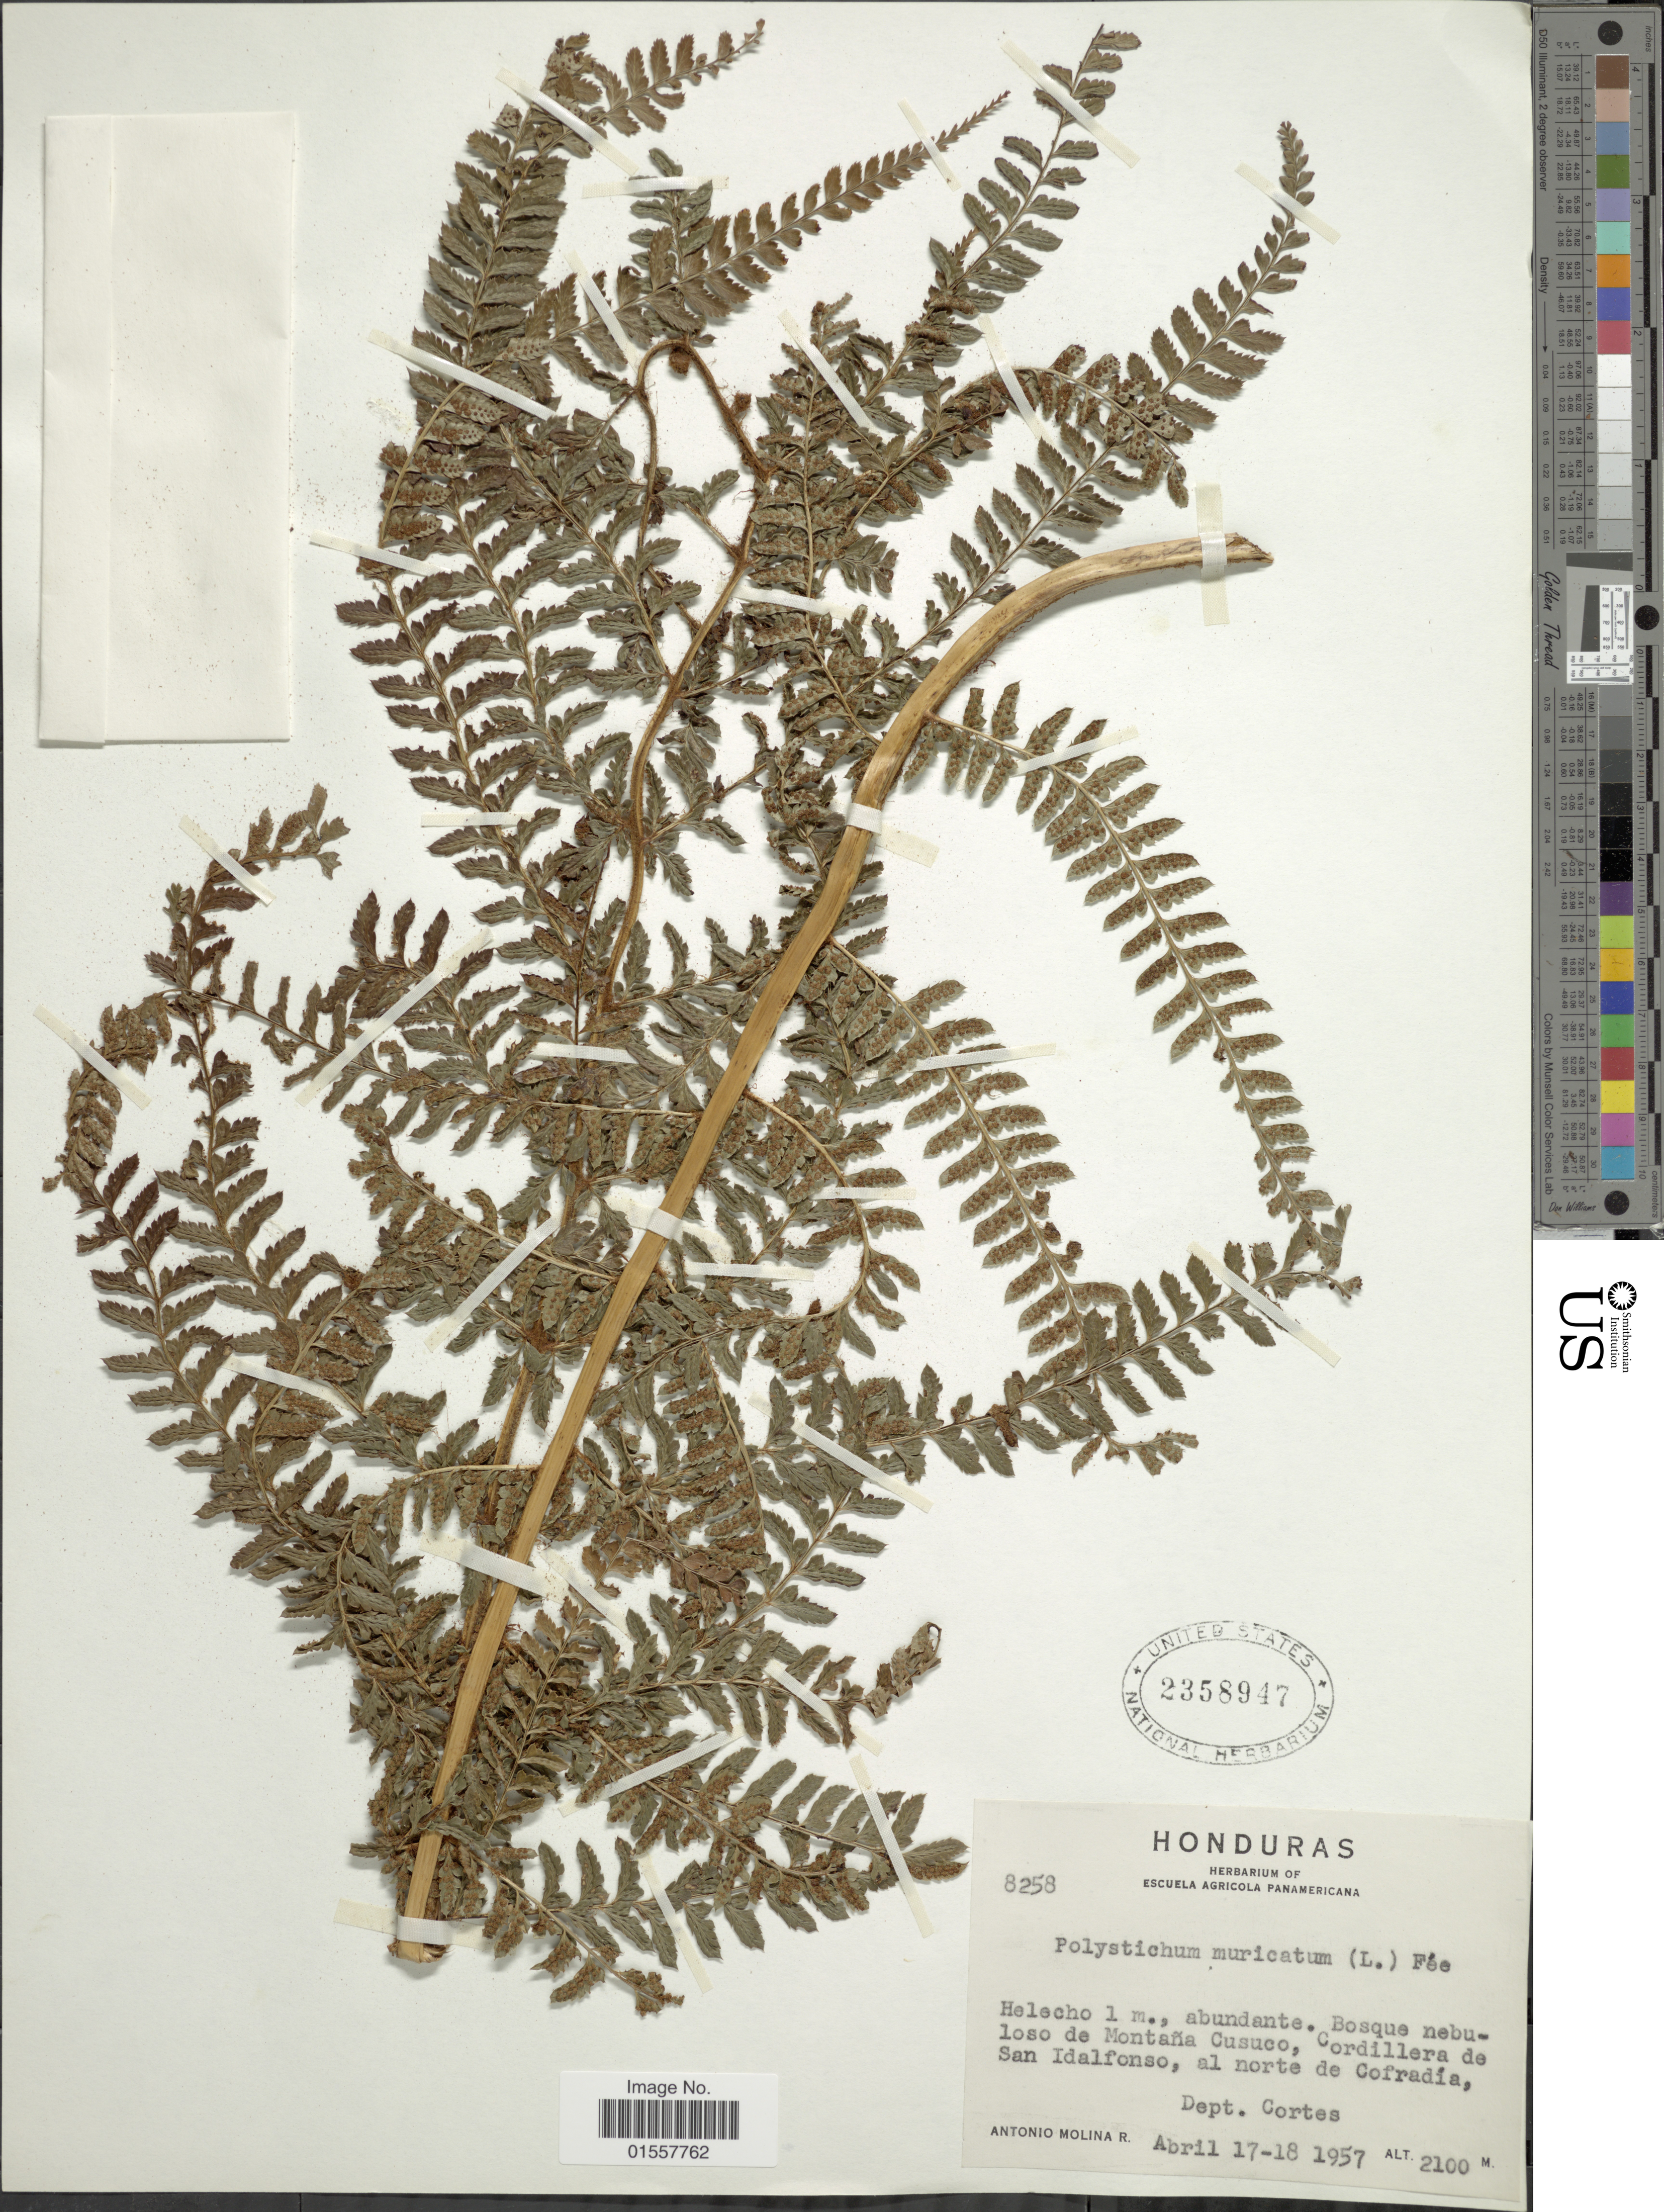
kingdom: Plantae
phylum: Tracheophyta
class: Polypodiopsida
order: Polypodiales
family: Dryopteridaceae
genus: Polystichum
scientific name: Polystichum muricatum var. bicolor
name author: (L.) Fée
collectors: A. Molina R.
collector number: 8258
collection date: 1957-04-17/1957-04-18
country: Honduras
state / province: Cortés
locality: Bosque nebuloso de Montana Cusuco, Cordillera de San Idalfonso, al norte de Cofradia, Dept. Cortes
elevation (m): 2100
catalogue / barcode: US 2358947